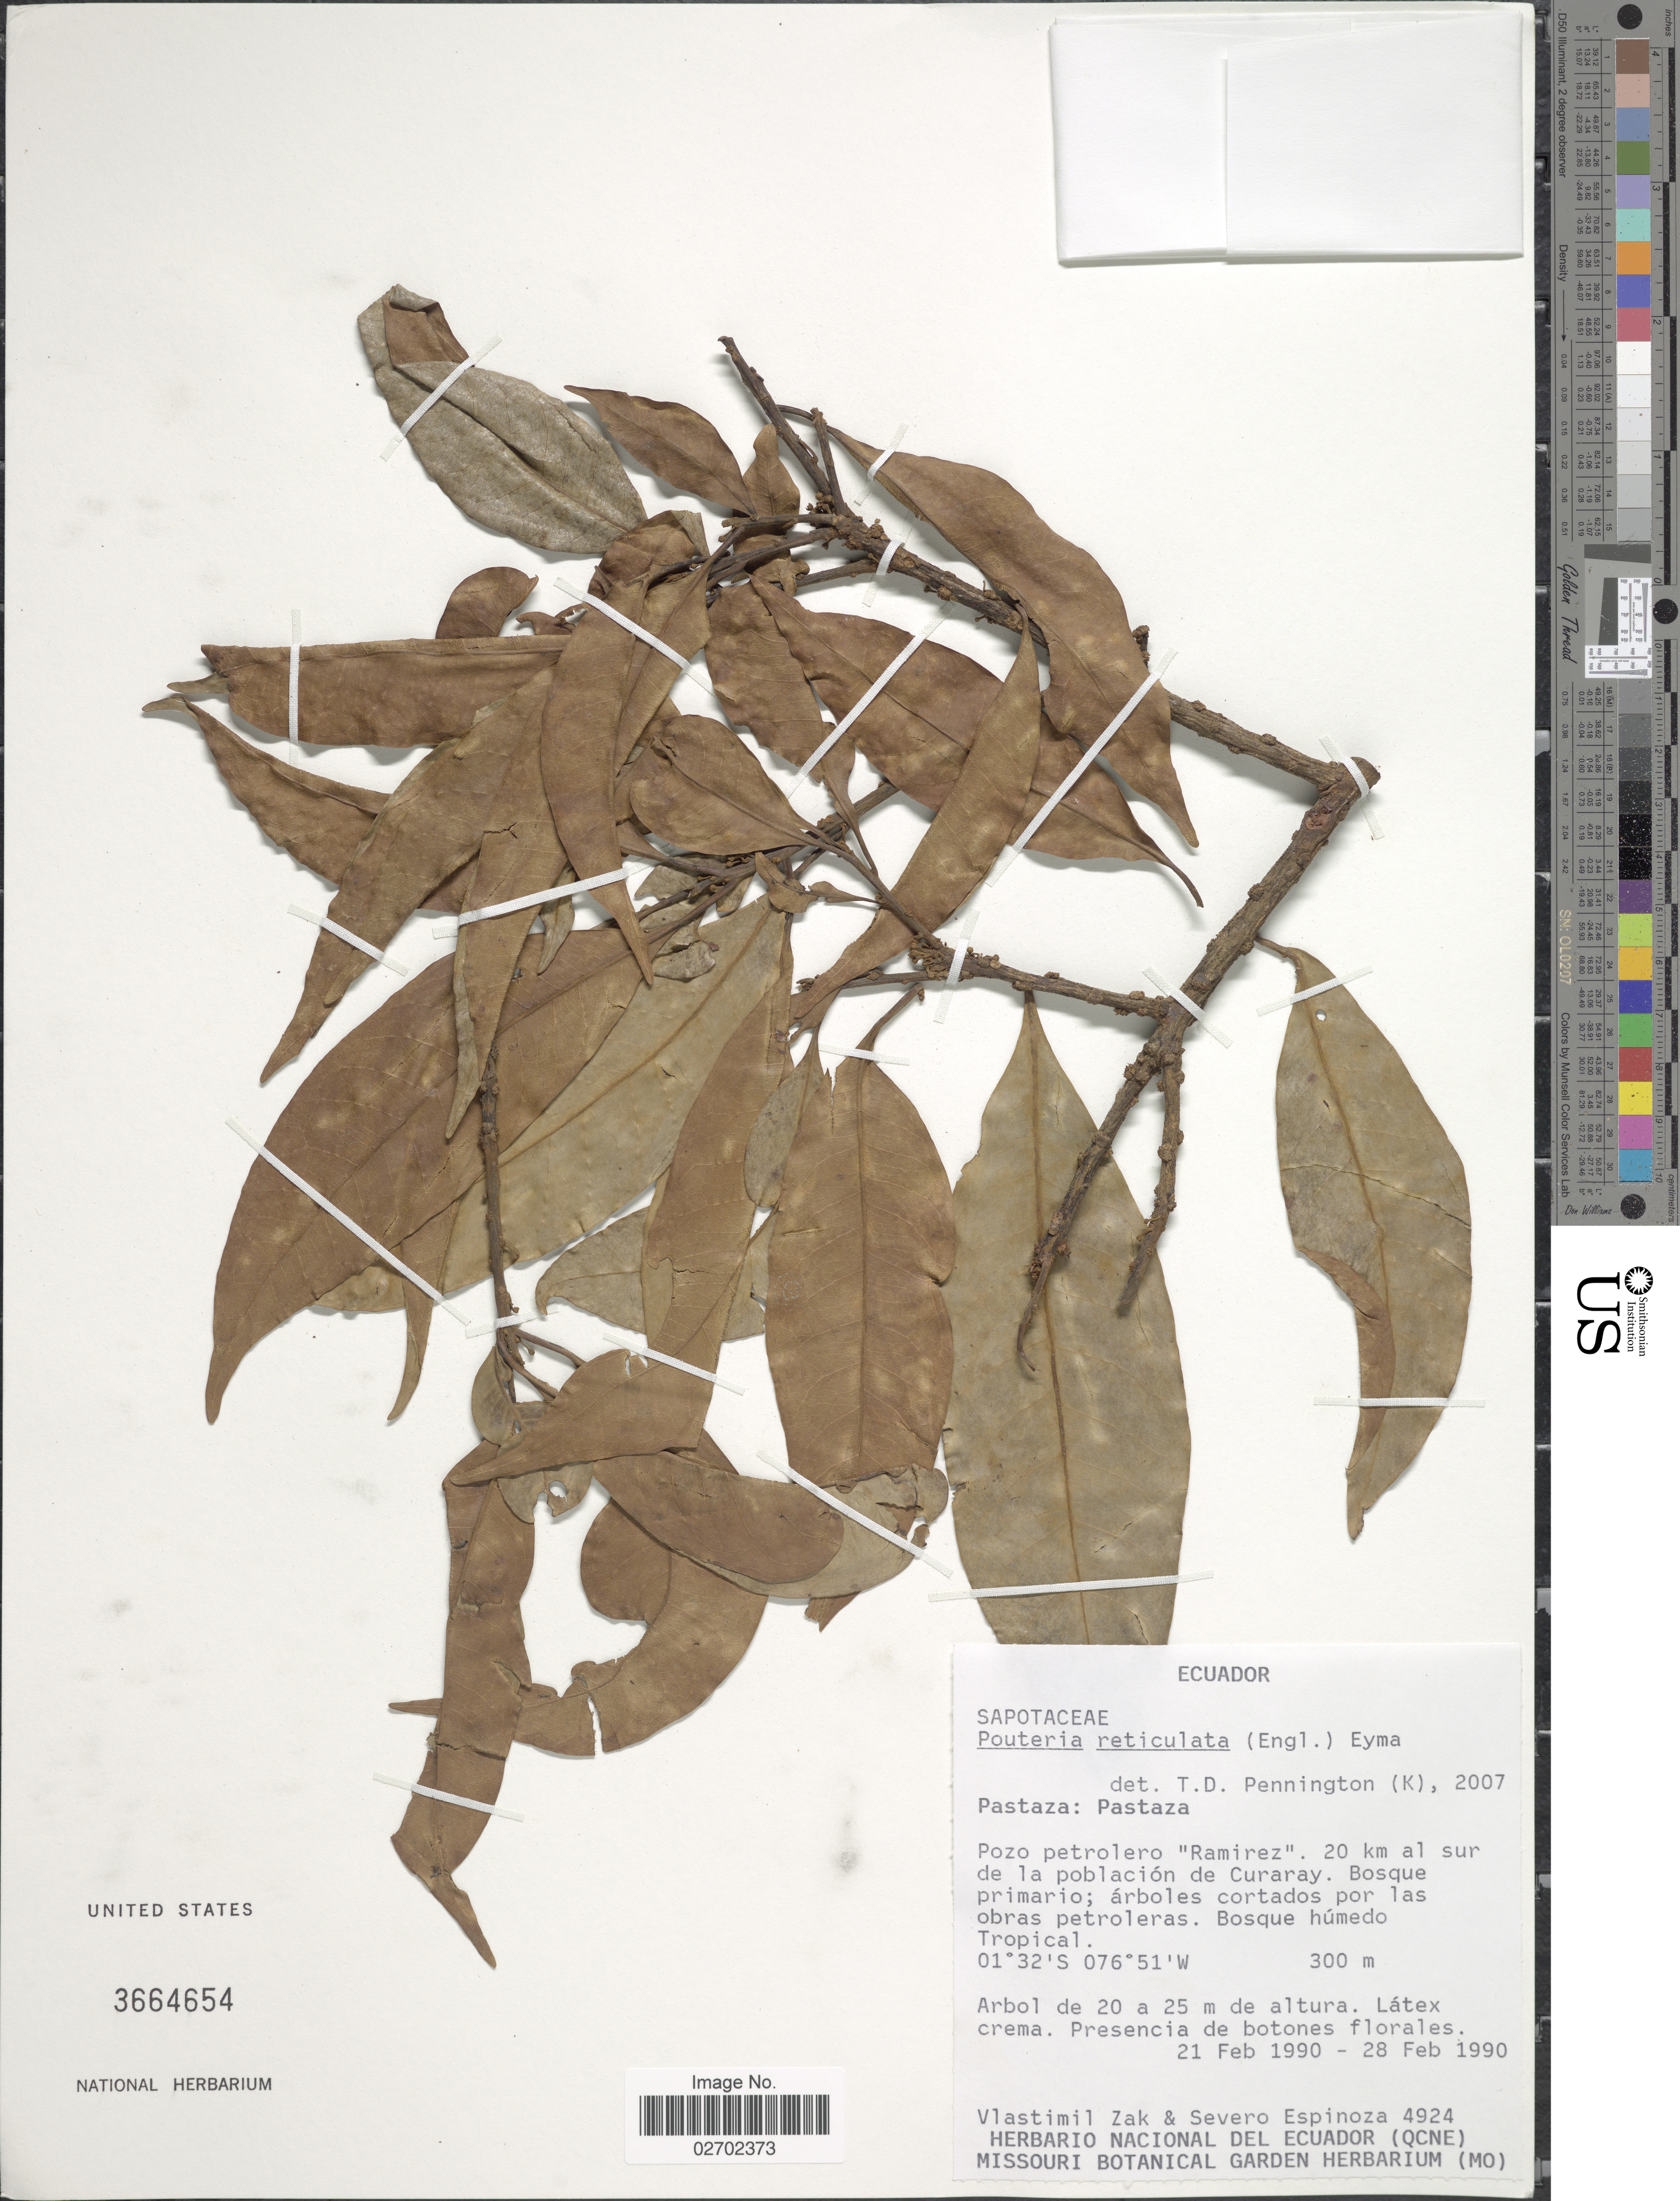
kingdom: Plantae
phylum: Tracheophyta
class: Magnoliopsida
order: Ericales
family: Sapotaceae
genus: Pouteria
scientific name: Pouteria reticulata subsp. reticulata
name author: (Engl.) Eyma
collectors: V. Zak & S. Espinoza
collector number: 4924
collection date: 1990-02-21/1990-02-28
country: Ecuador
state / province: Pastaza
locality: Pastaza. Pozo petrolero "Ramirez". 20 km al sur de la poblacion de Curraray.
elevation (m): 300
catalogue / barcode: US 3664654